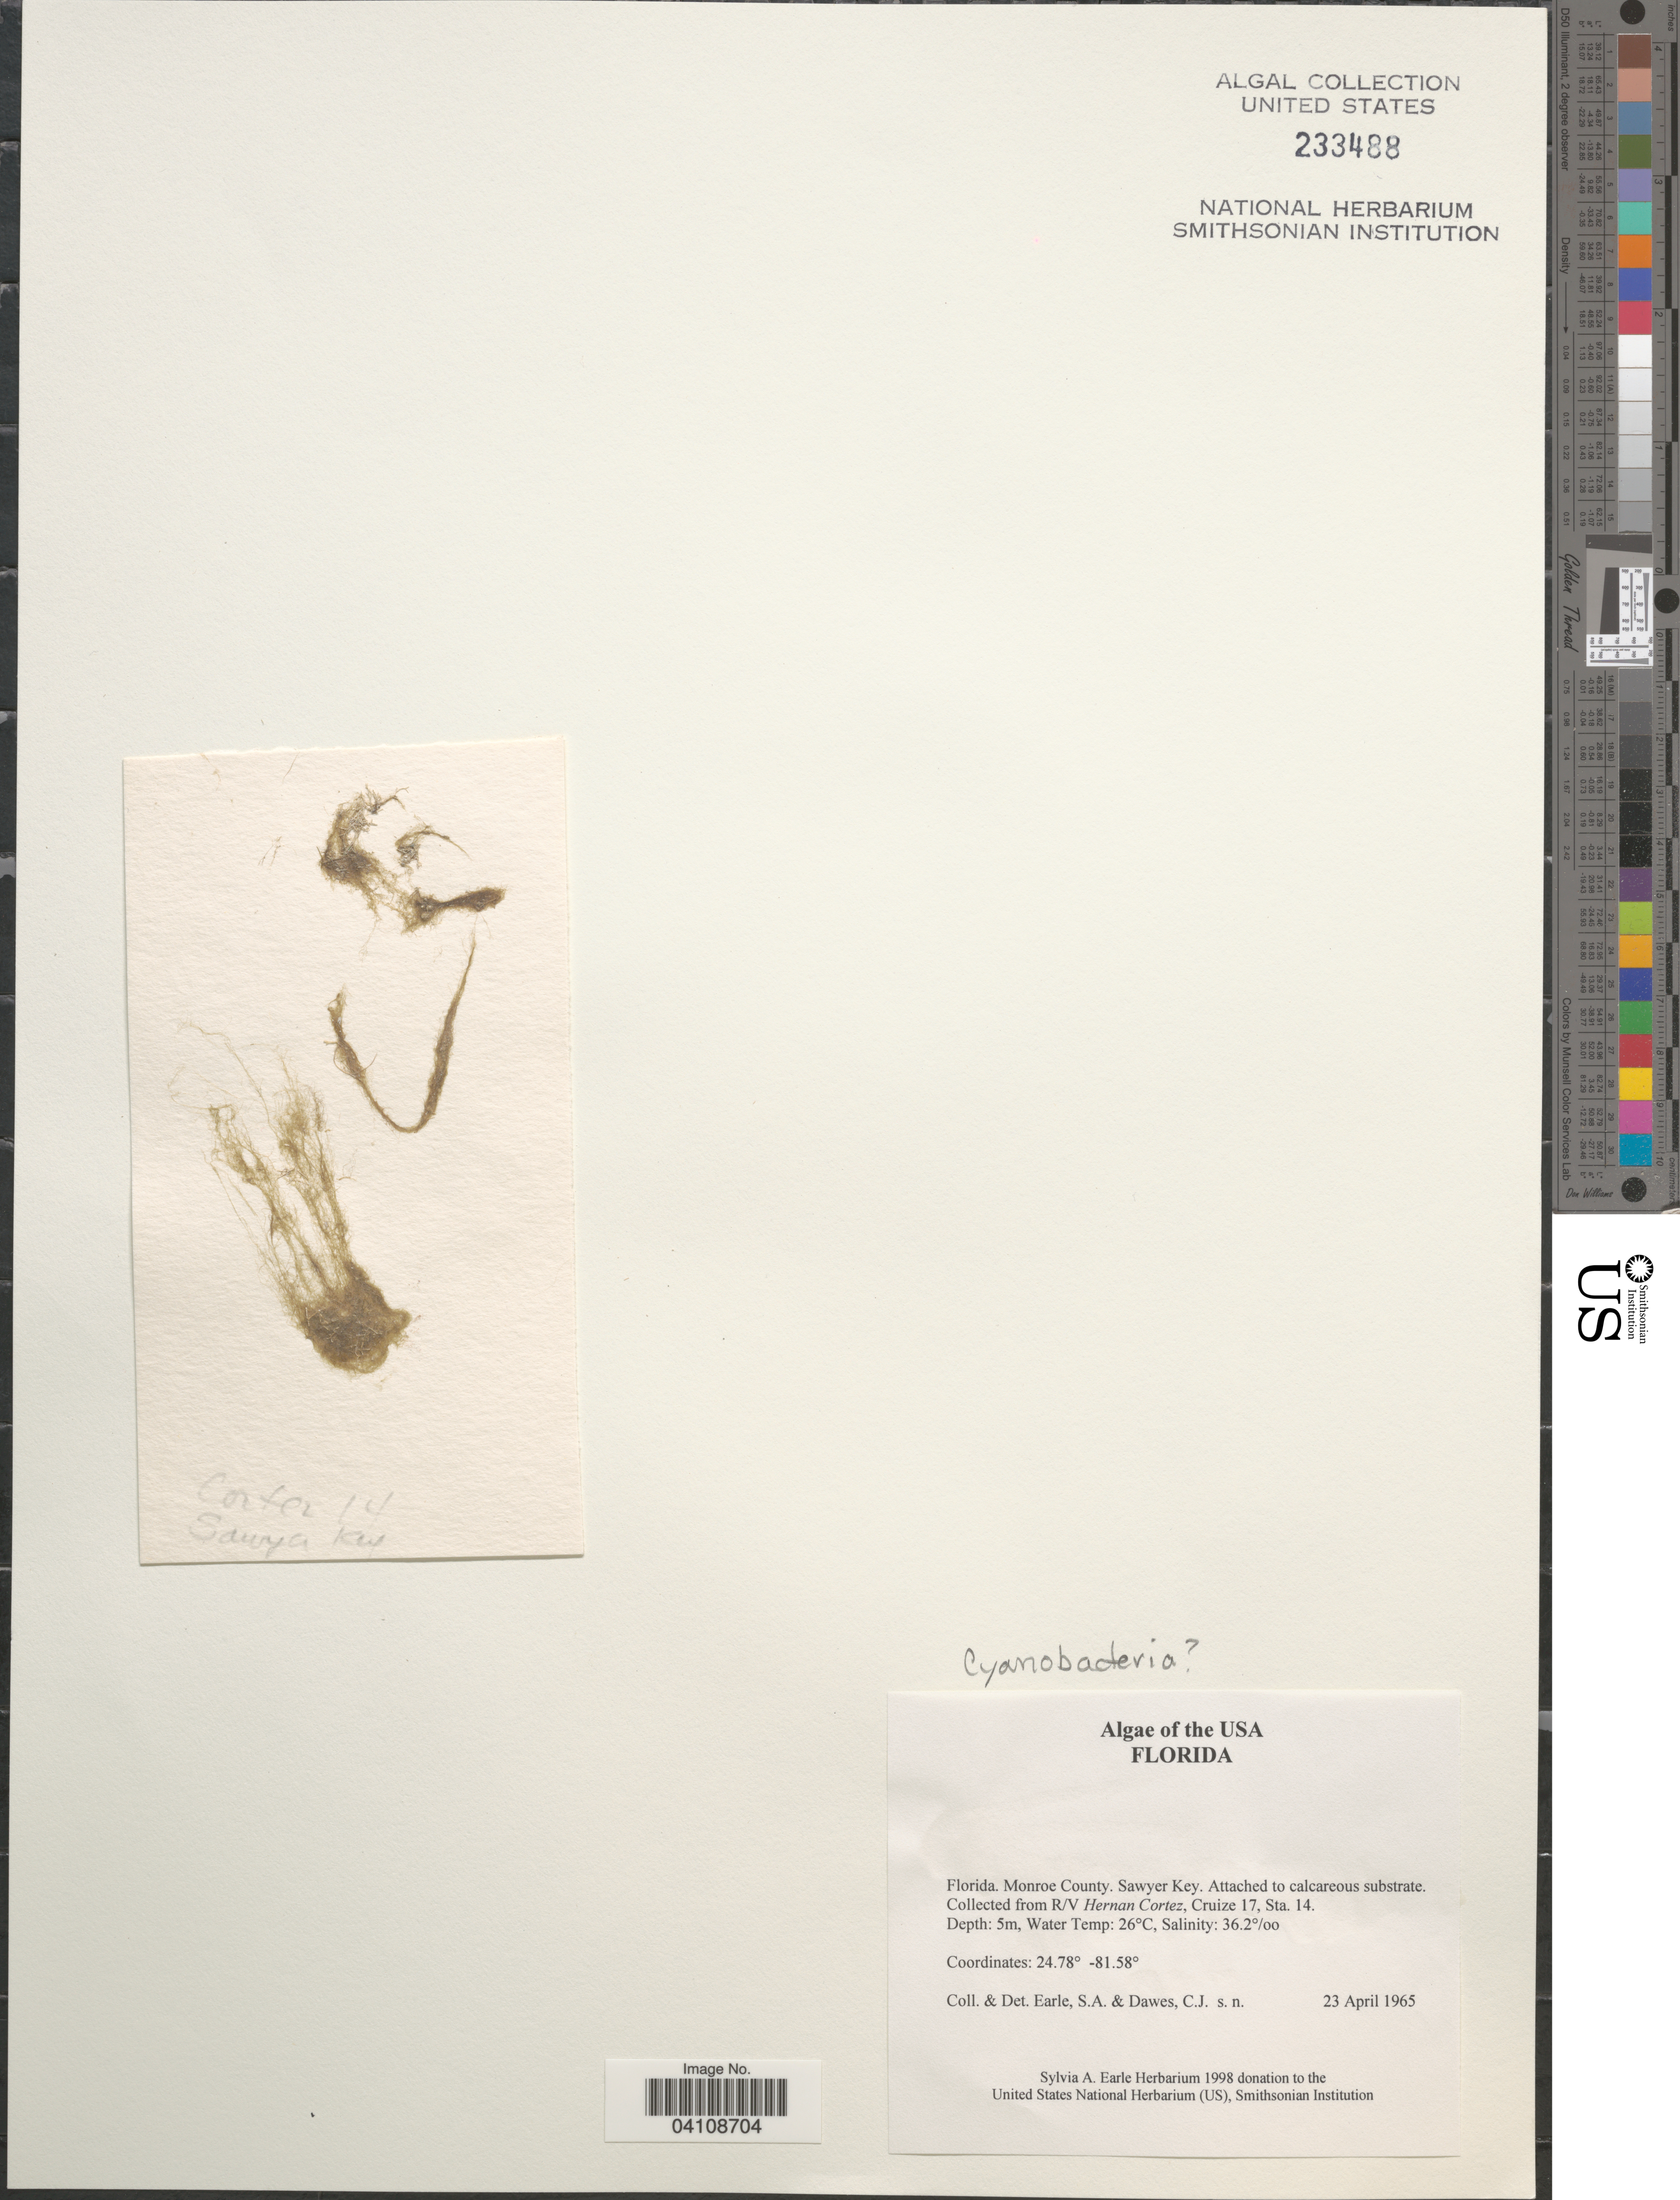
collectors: S. A. Earle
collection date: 1965-04-23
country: United States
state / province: Florida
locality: Monroe County. Sawyer Key. R/V Hernan Cortez, Cruize 17, Sta. 14.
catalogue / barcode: US 233488